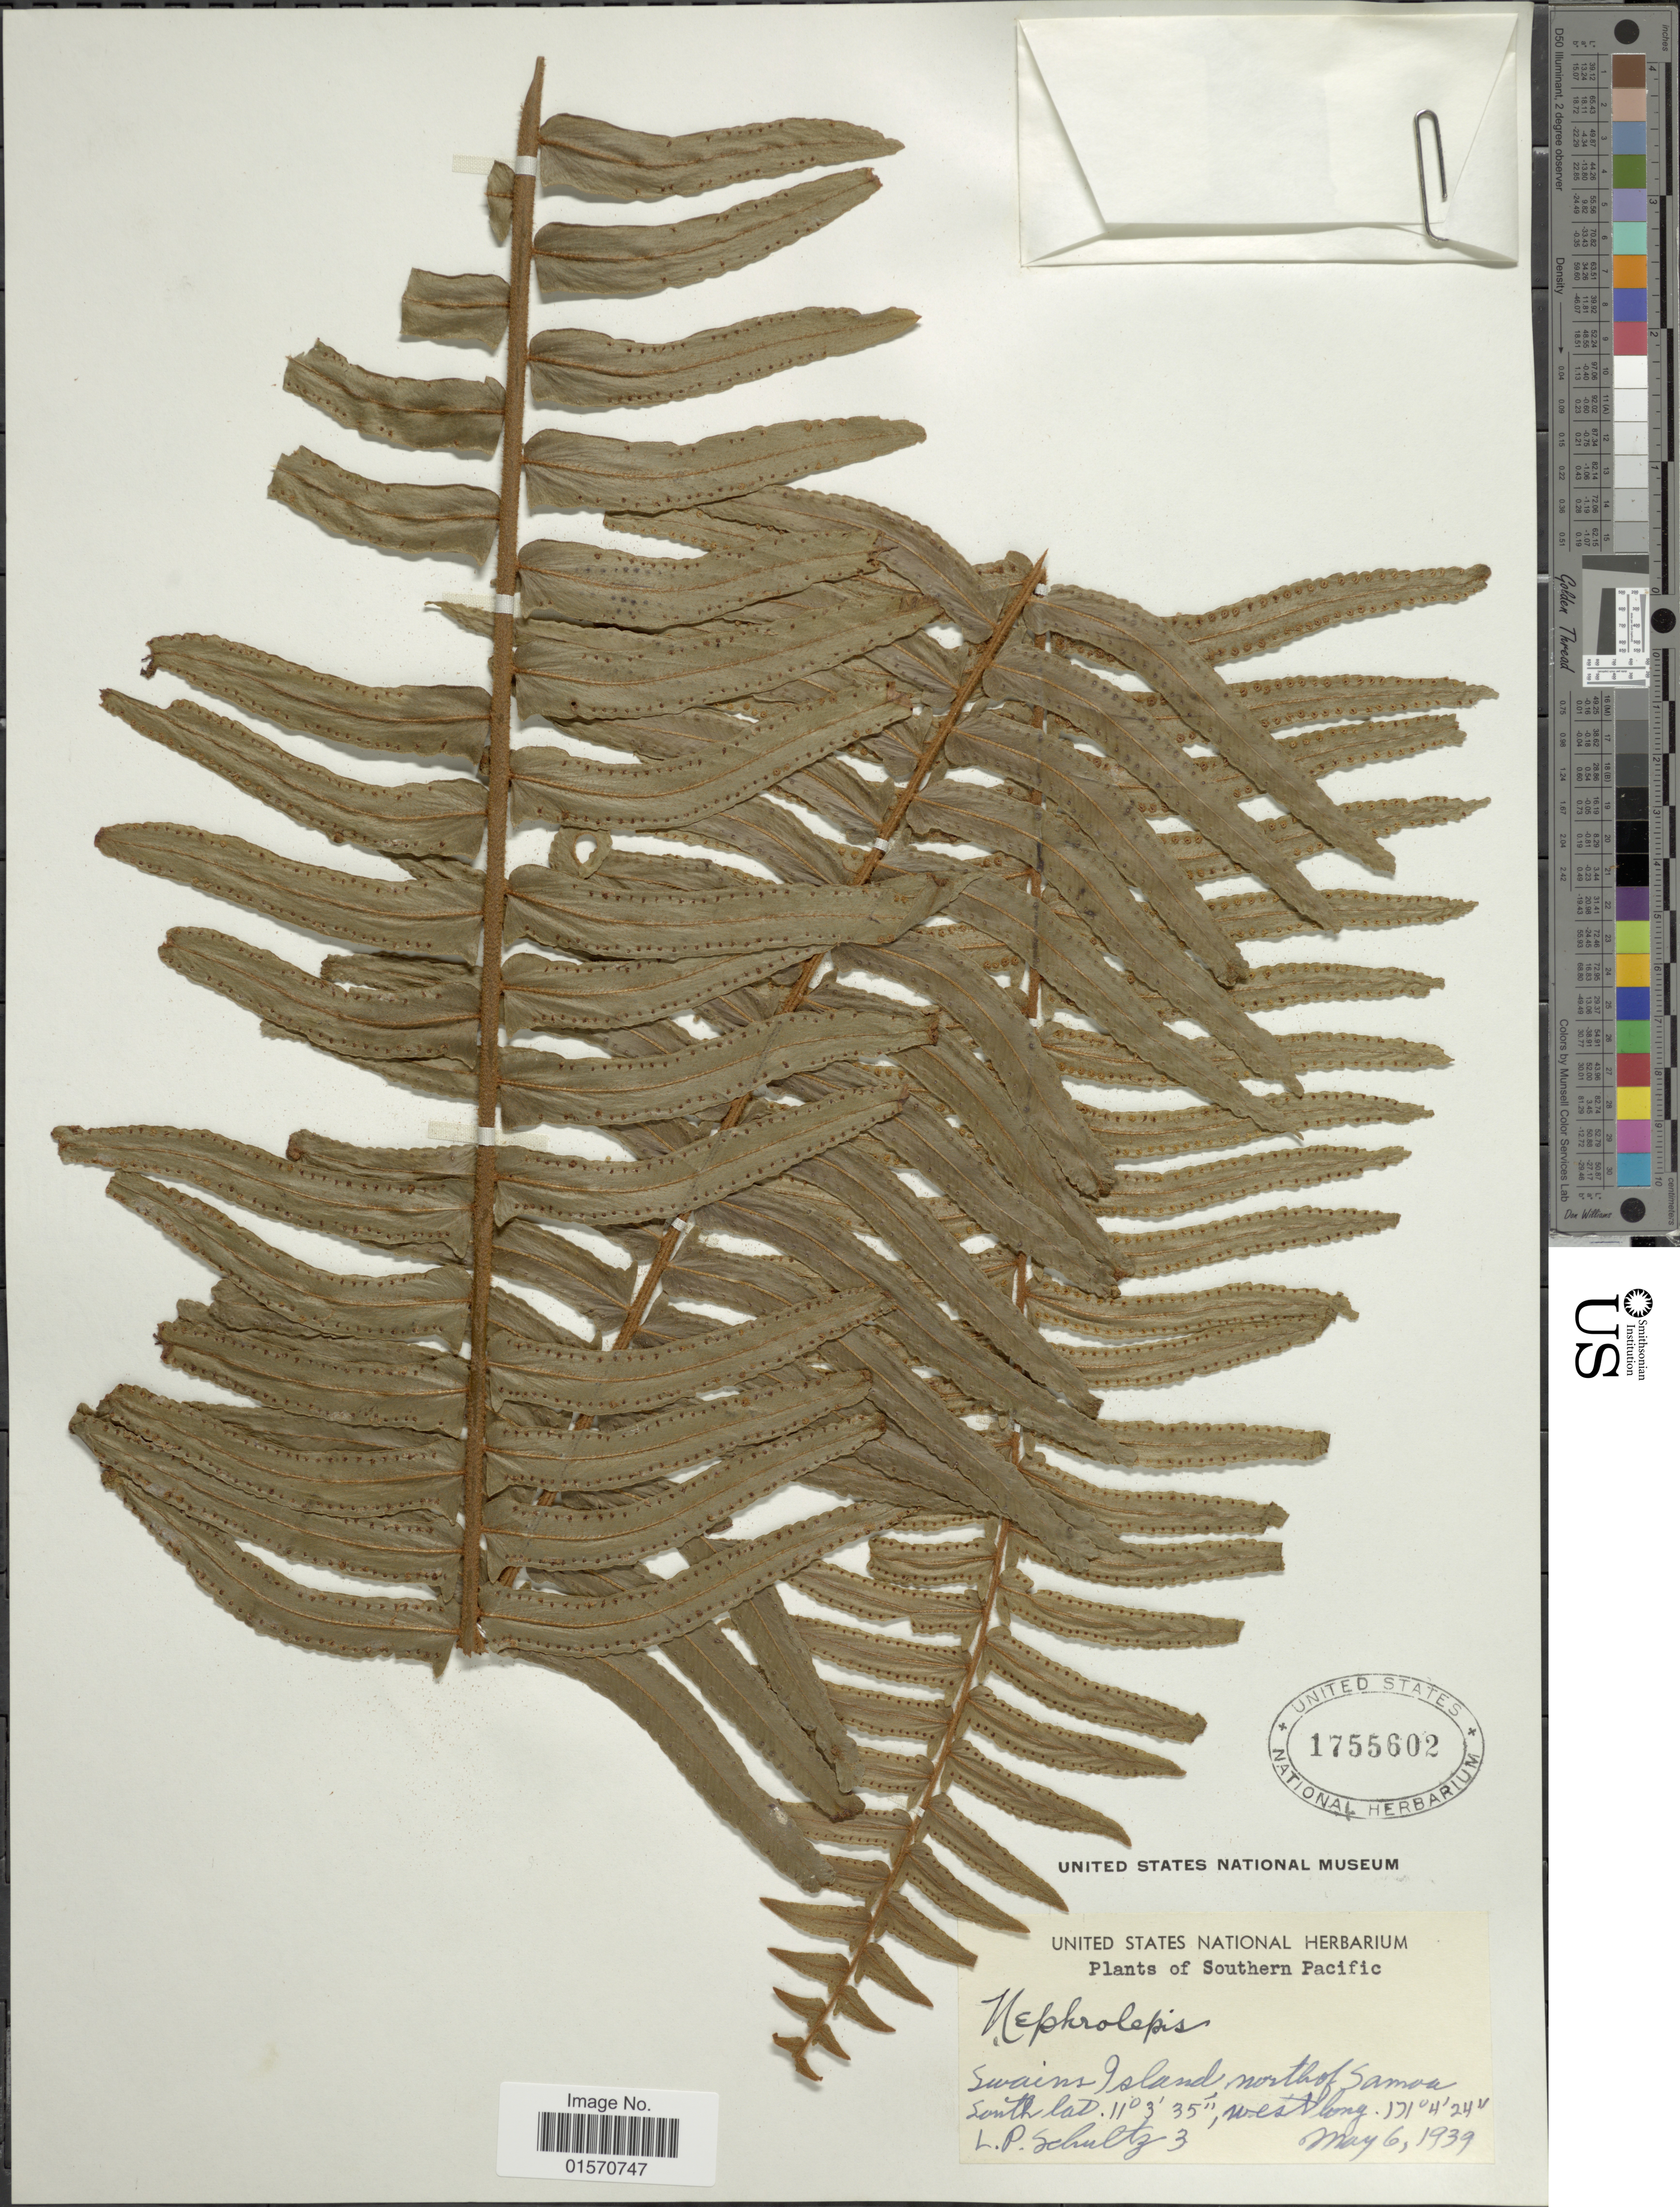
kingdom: Plantae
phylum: Tracheophyta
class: Polypodiopsida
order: Polypodiales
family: Nephrolepidaceae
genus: Nephrolepis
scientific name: Nephrolepis sp.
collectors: L. P. Schultz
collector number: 3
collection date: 1939-05-06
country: American Samoa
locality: Southern Pacific. Swains Island, north of Samoa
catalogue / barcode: US 1755602